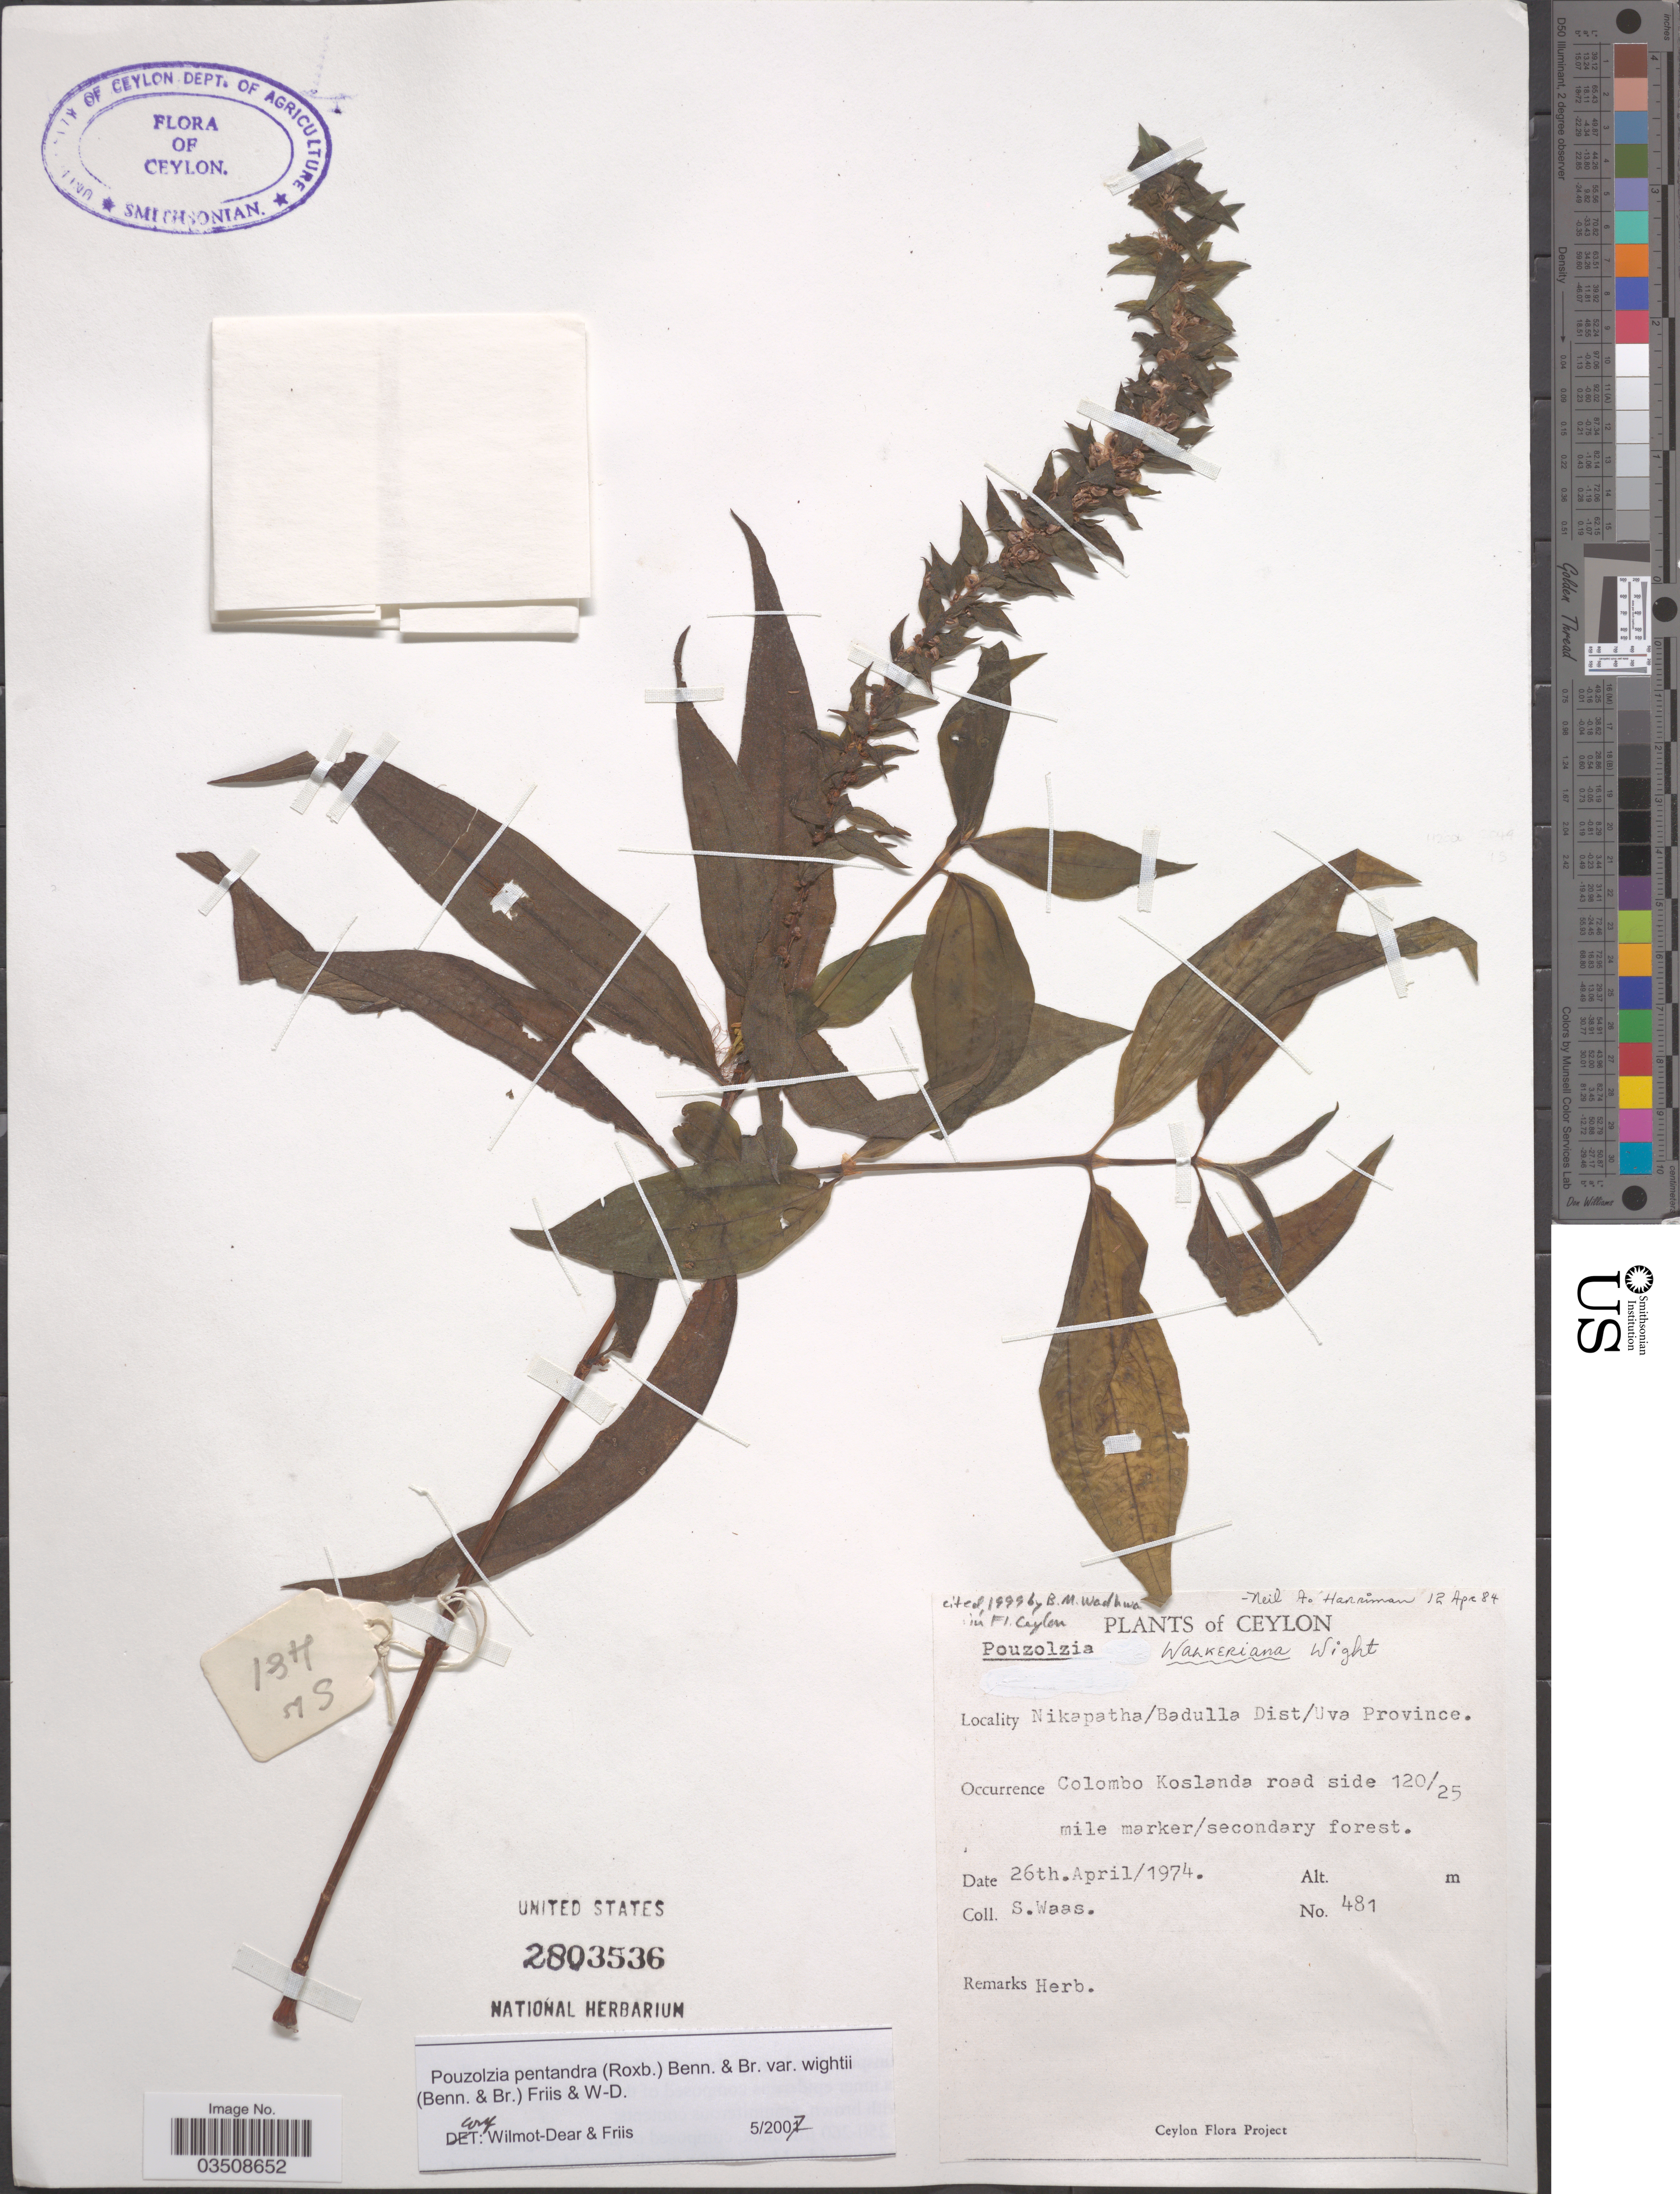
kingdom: Plantae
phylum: Tracheophyta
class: Magnoliopsida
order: Rosales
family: Urticaceae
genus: Gonostegia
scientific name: Gonostegia pentandra var. wightii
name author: (Benn.) Pull. & Karupp.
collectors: S. Waas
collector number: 481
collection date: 1974-04-26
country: Sri Lanka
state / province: Uva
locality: Ceylon. Nikapatha/Badulla Dist. Colombo Koslande road side 120/25 mile marker/secondary forest.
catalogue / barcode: US 2803536